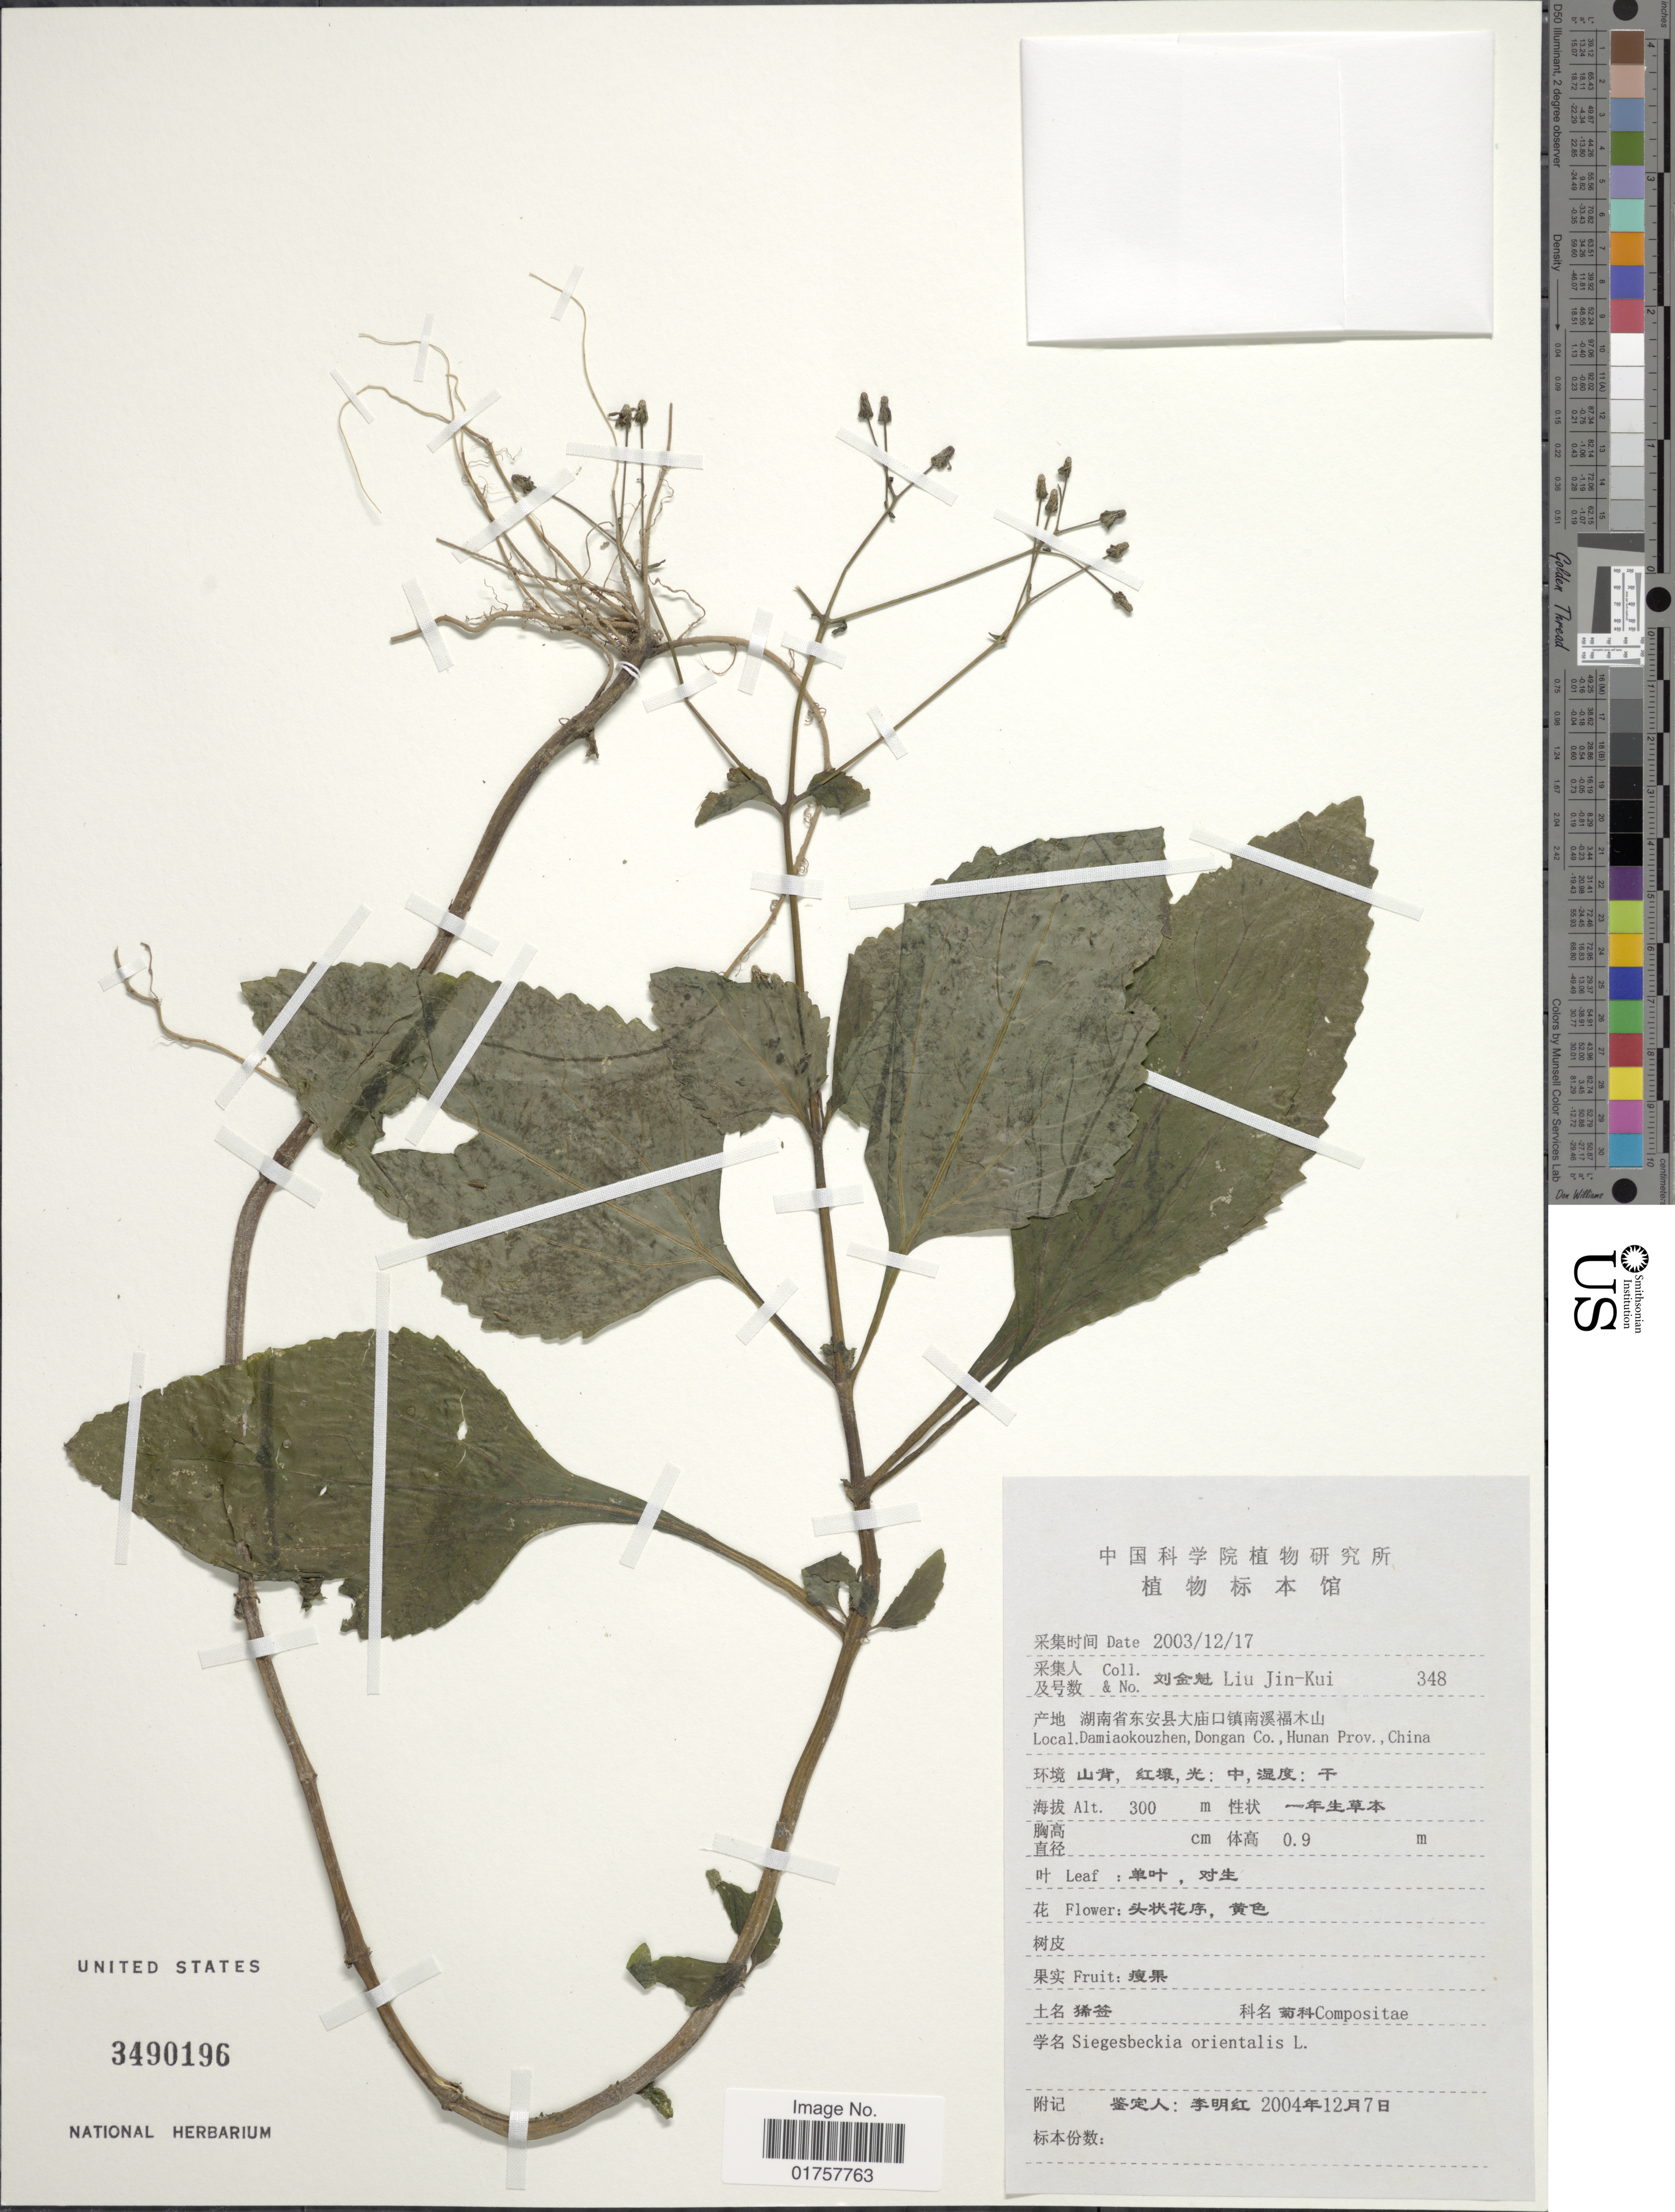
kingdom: Plantae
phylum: Tracheophyta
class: Magnoliopsida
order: Asterales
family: Asteraceae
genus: Sigesbeckia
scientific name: Sigesbeckia orientalis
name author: L.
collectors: Liu Jin-Kui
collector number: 348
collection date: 2003-12-17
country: China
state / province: Hunan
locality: Damiaokouzhen, Dongan Co.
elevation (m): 300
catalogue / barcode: US 3490196